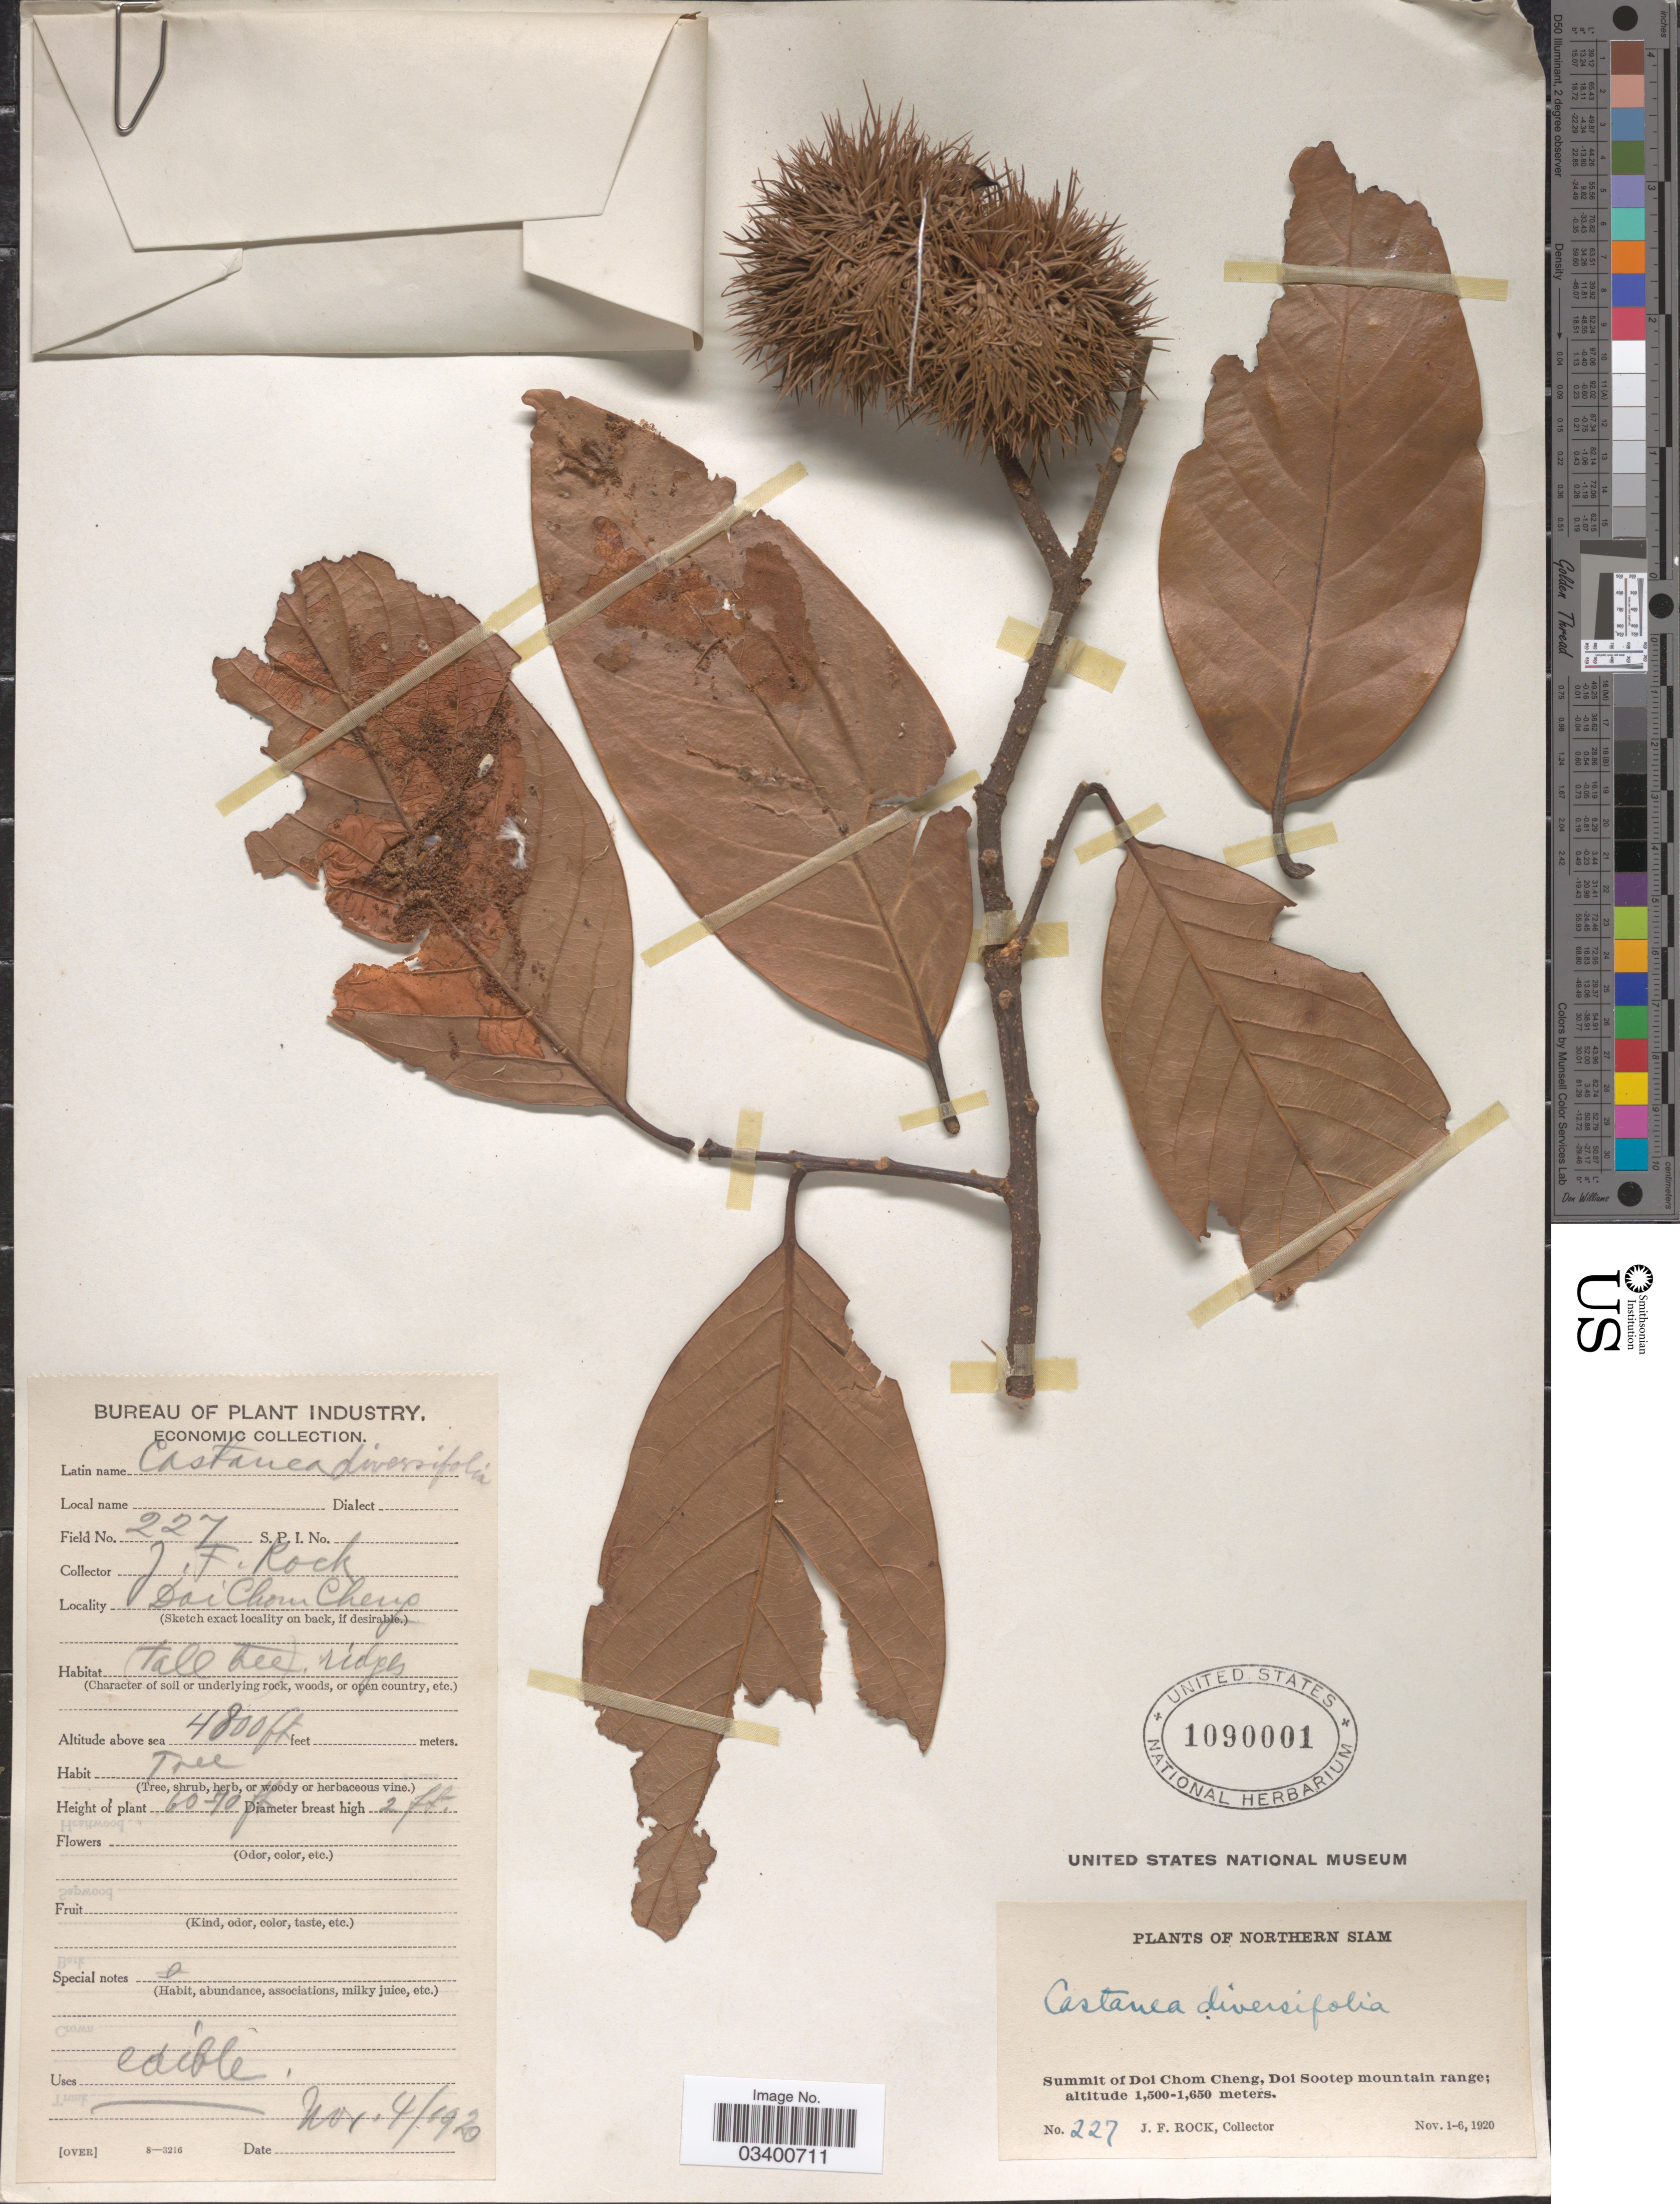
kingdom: Plantae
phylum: Tracheophyta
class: Magnoliopsida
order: Fagales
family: Fagaceae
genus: Castanea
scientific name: Castanea diversifolia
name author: Kurz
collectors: J. Rock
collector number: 227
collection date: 1920-11-04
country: Thailand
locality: Northern Siam. Summit of Doi Chom Cheng, Doi Sootep mountain range.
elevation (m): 1463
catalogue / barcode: US 1090001